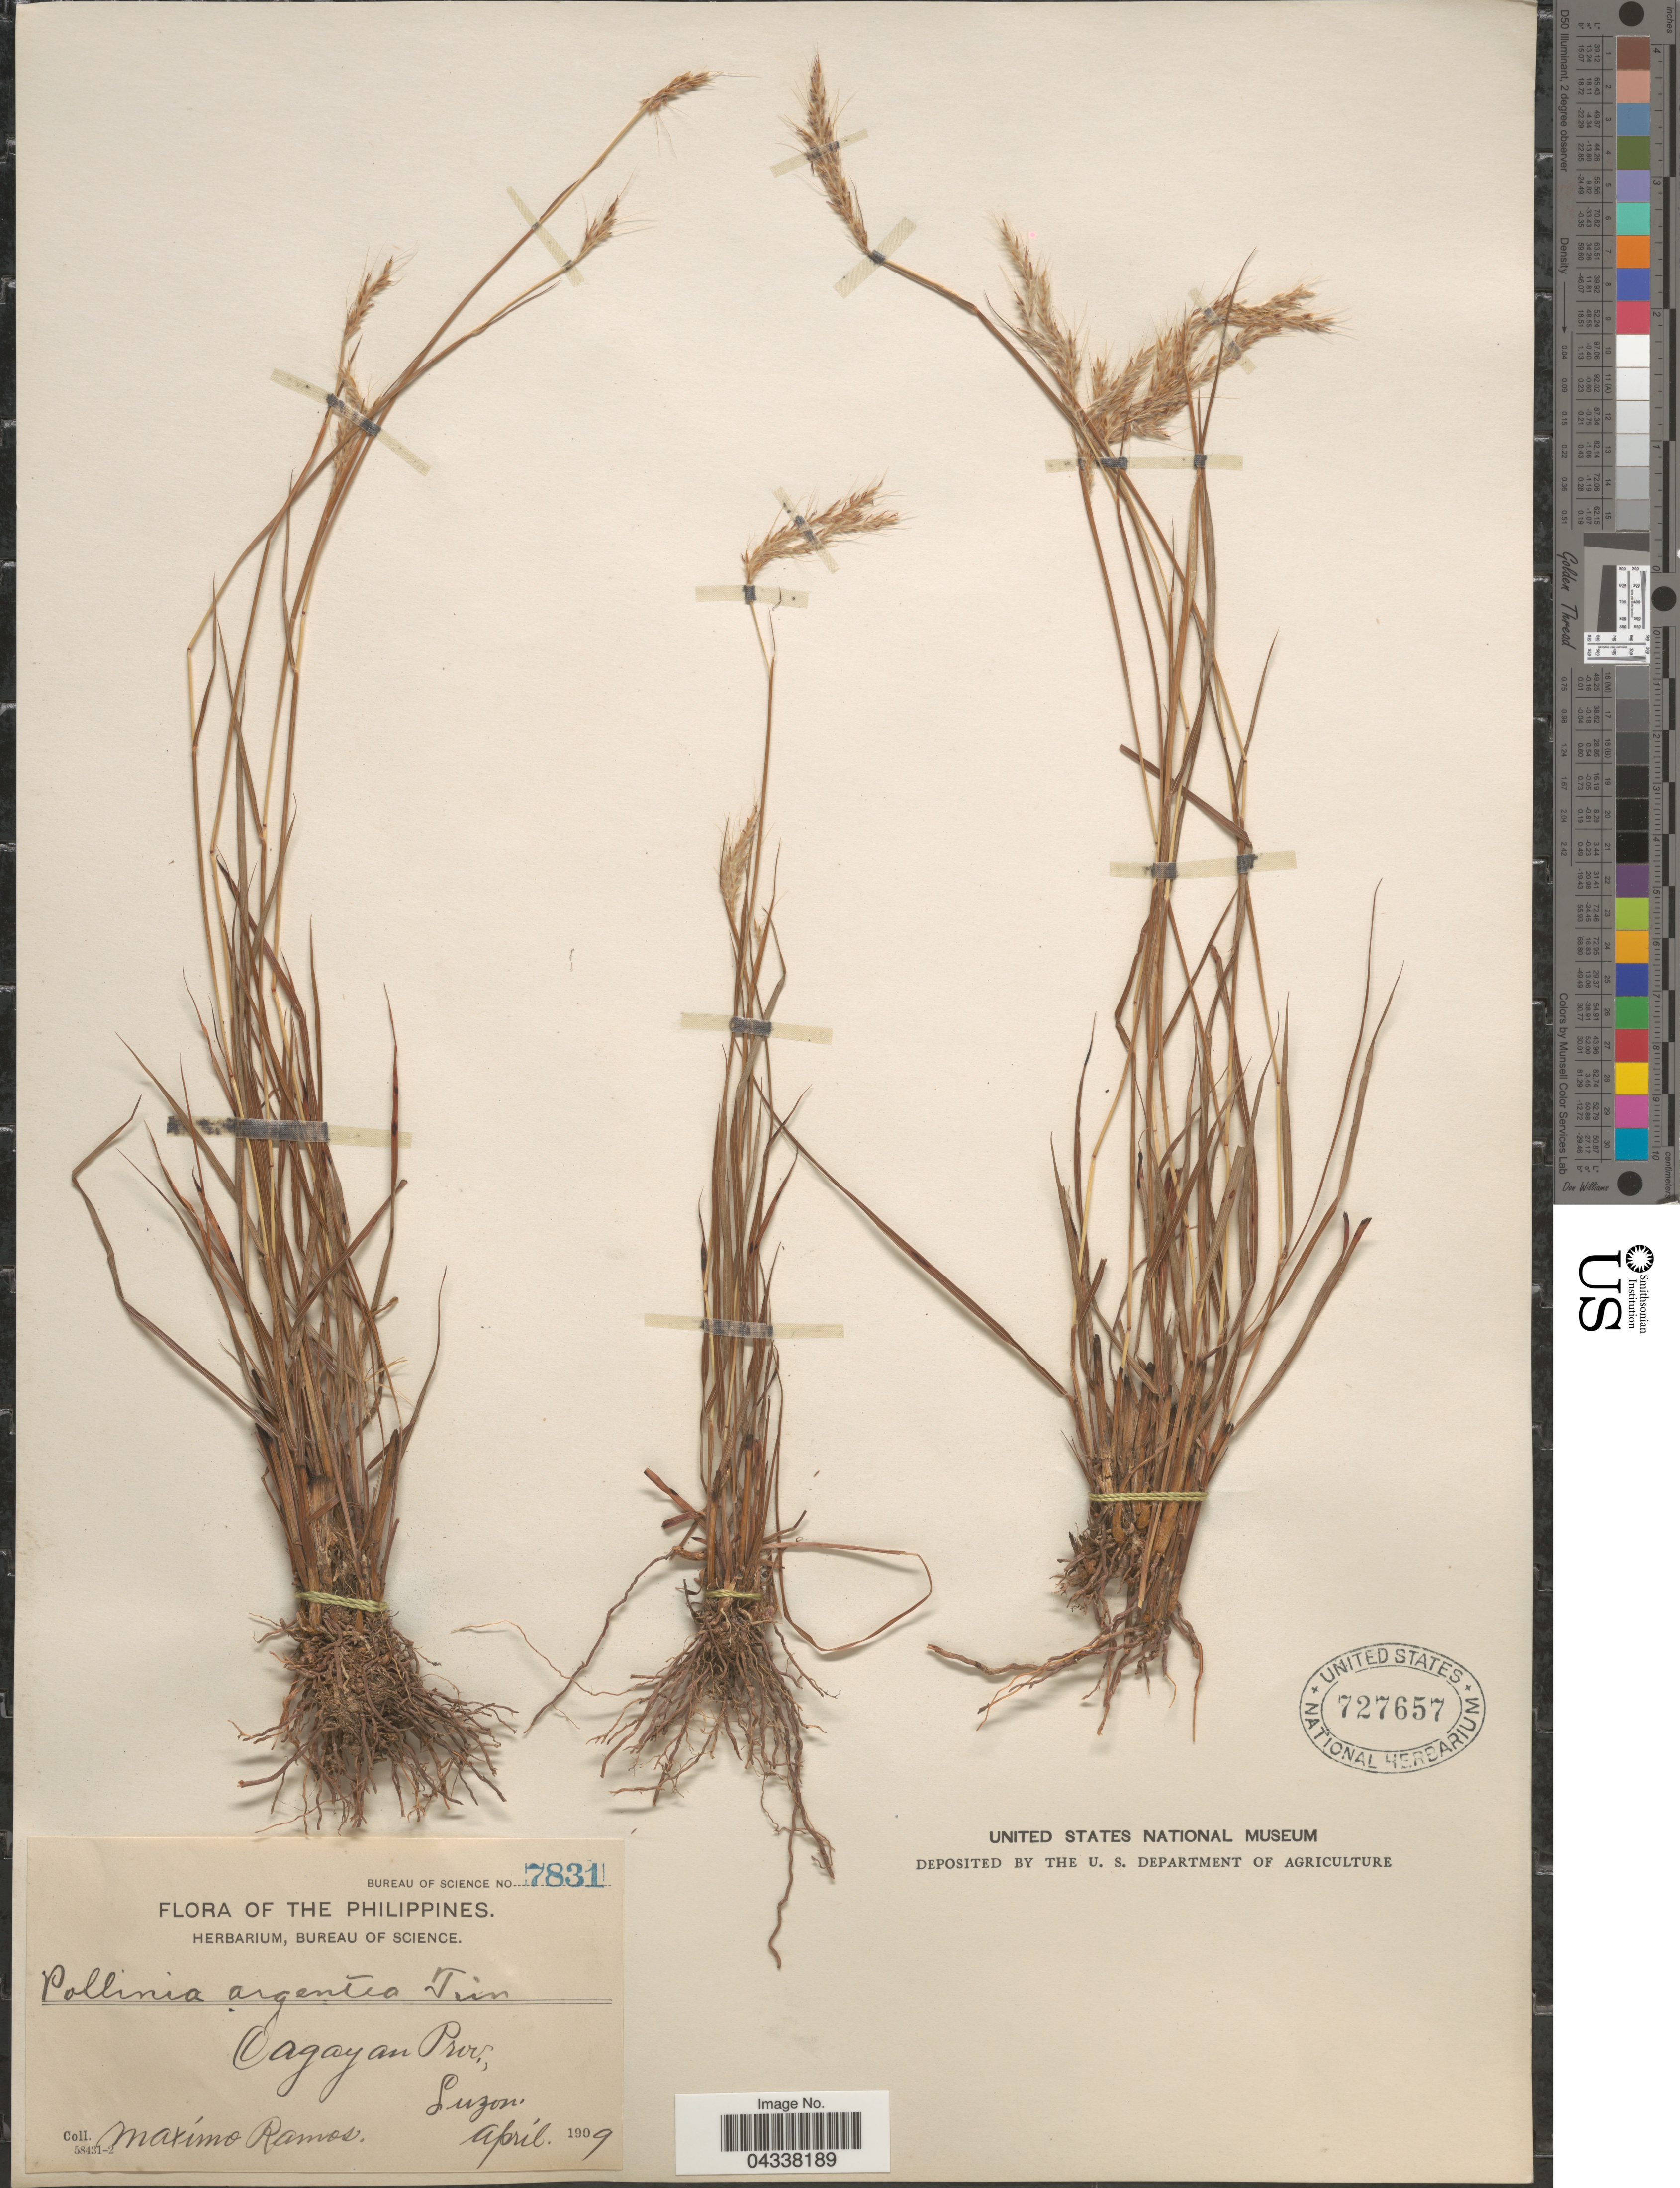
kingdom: Plantae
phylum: Tracheophyta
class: Liliopsida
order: Poales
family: Poaceae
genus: Pseudopogonatherum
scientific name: Pseudopogonatherum trispicatum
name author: (Schult.) Ohwi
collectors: M. Ramos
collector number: Bureau of Science 7831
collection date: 1909-04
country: Philippines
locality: Cagayan Prov., Luzon.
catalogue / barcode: US 727657